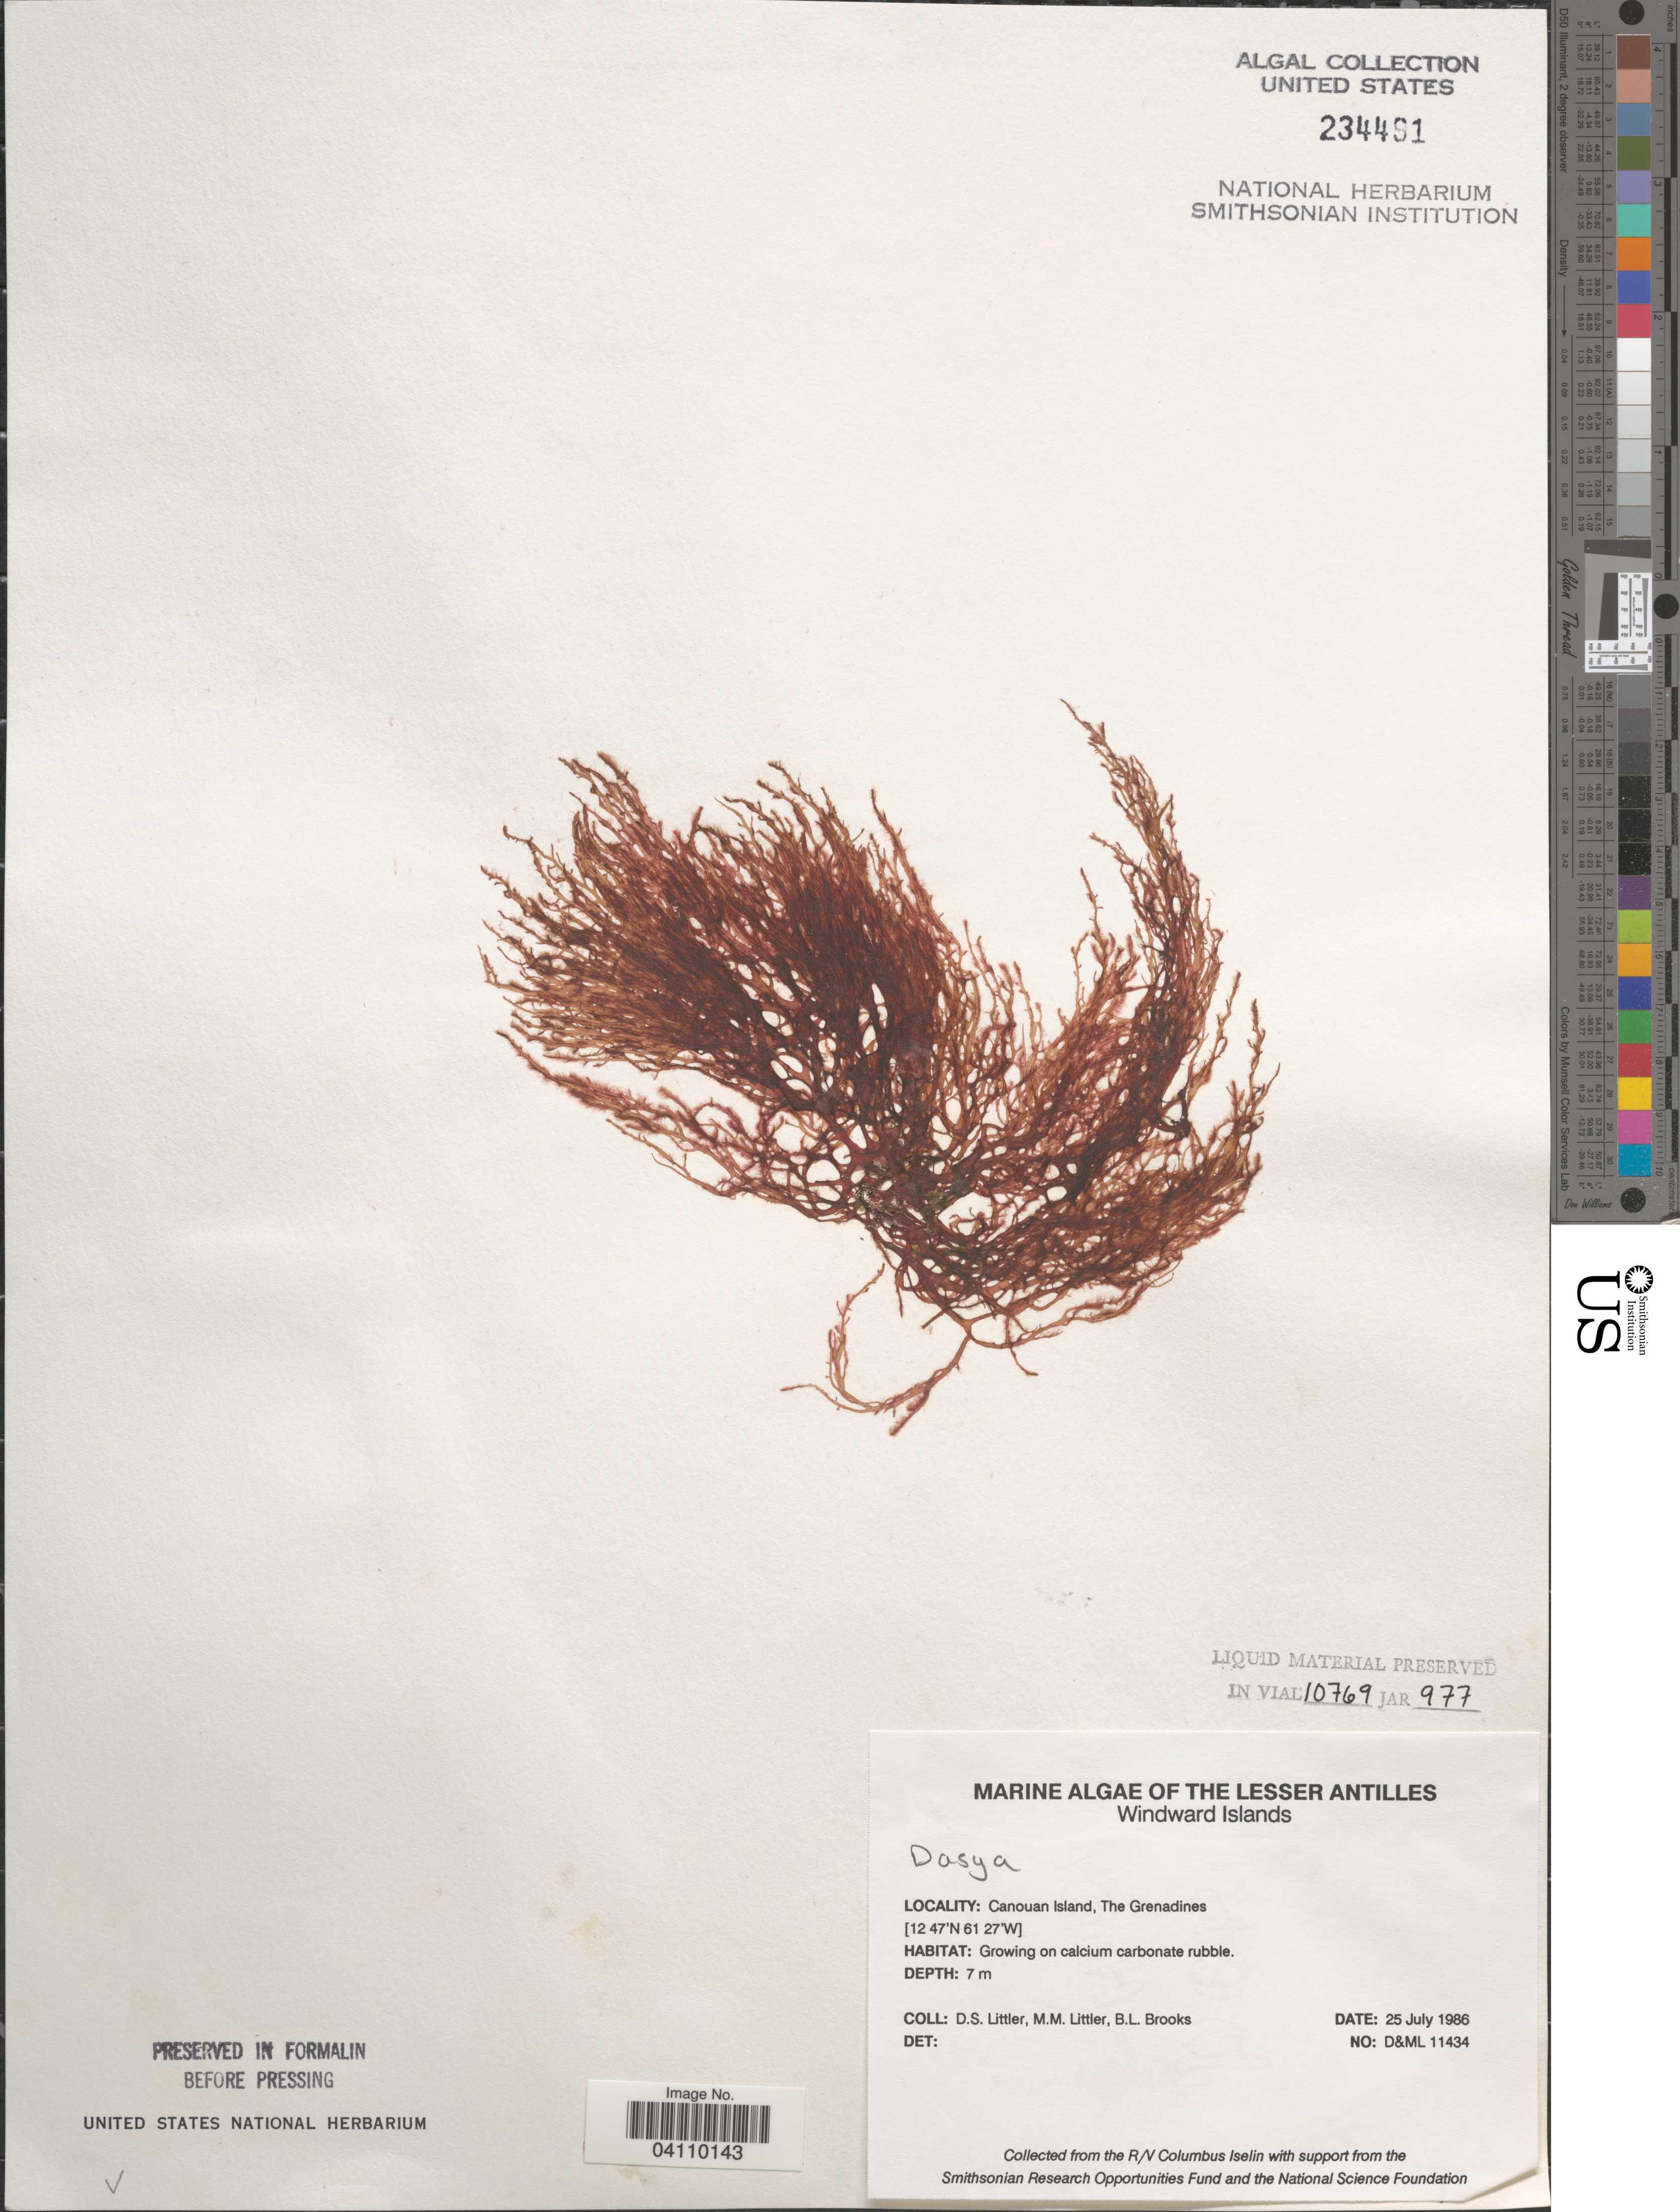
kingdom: Plantae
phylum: Rhodophyta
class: Florideophyceae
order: Ceramiales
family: Dasyaceae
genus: Dasya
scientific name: Dasya sp.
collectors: D. S. Littler & B. Brooks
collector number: D&ML11434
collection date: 1986-07-25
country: St. Vincent - Grenadines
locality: The Lesser Antilles. Windward Islands. Canouan Island, The Grenadines.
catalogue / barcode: US 234491